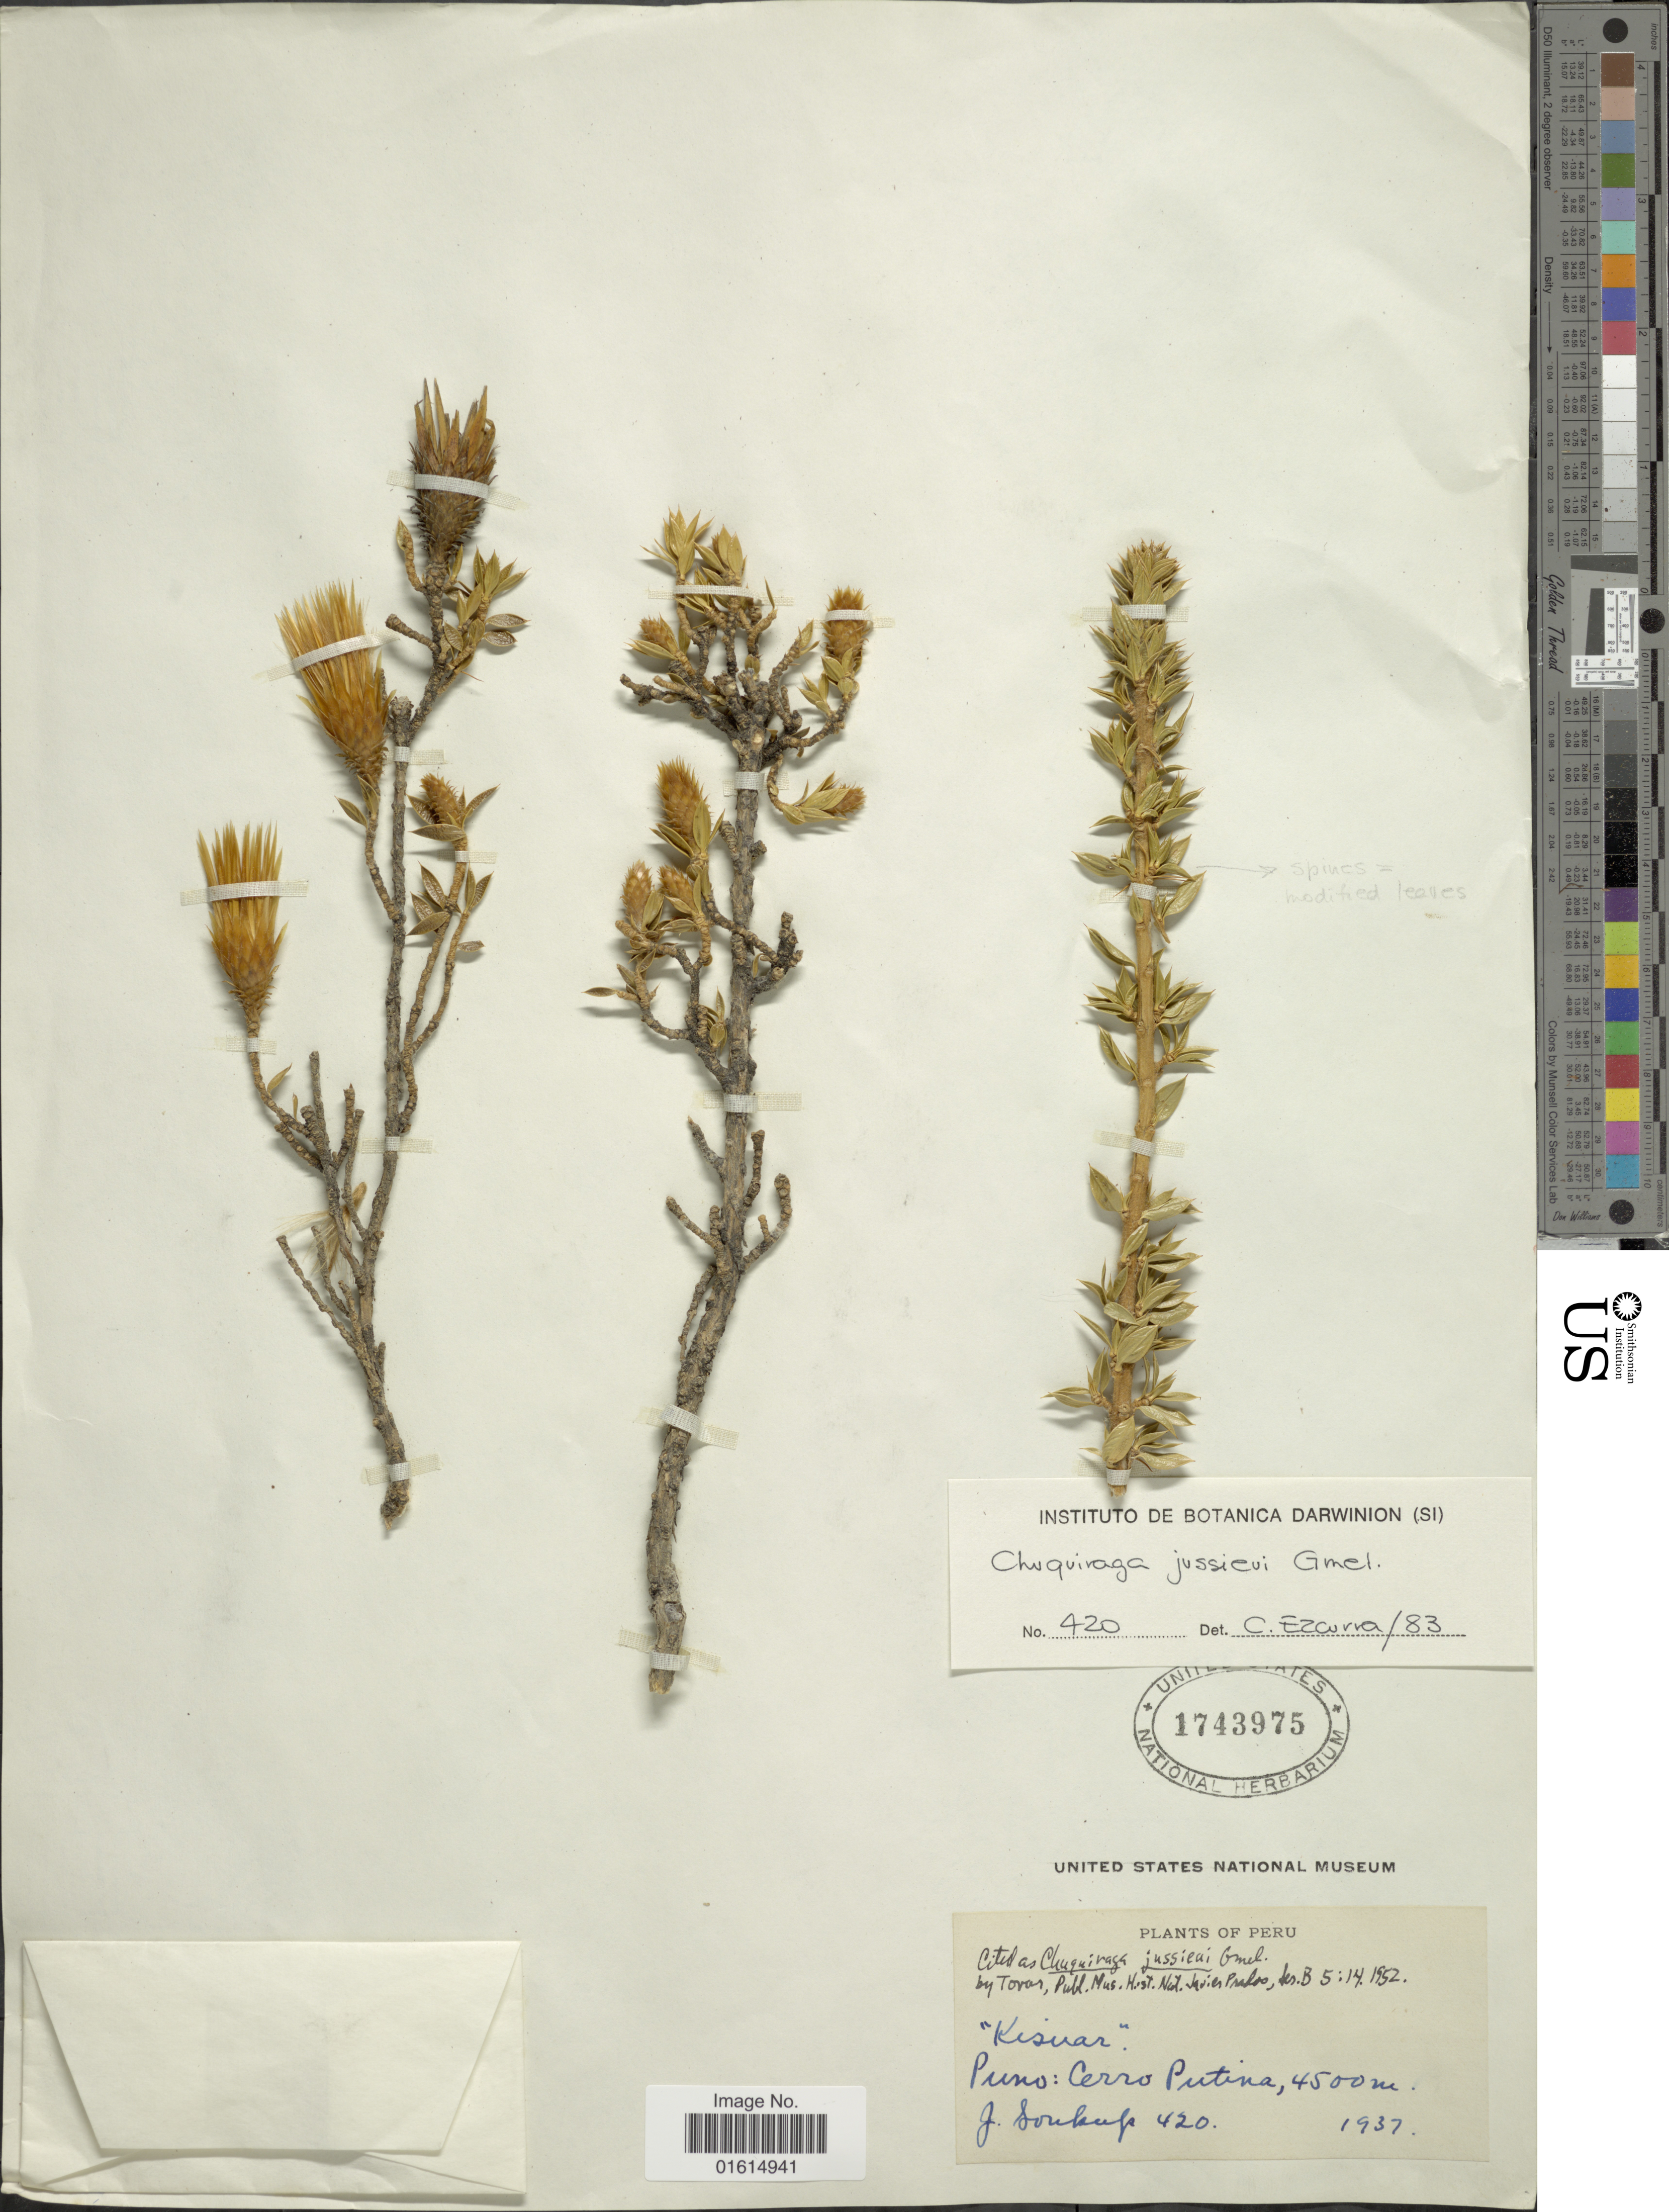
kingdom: Plantae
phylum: Tracheophyta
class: Magnoliopsida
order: Asterales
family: Asteraceae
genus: Chuquiraga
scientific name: Chuquiraga jussieui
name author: J.F. Gmel.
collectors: J. Soukup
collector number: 420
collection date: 1937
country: Peru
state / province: Puno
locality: Kisuar, Puno, Cerro Putina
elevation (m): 4500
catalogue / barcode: US 1743975